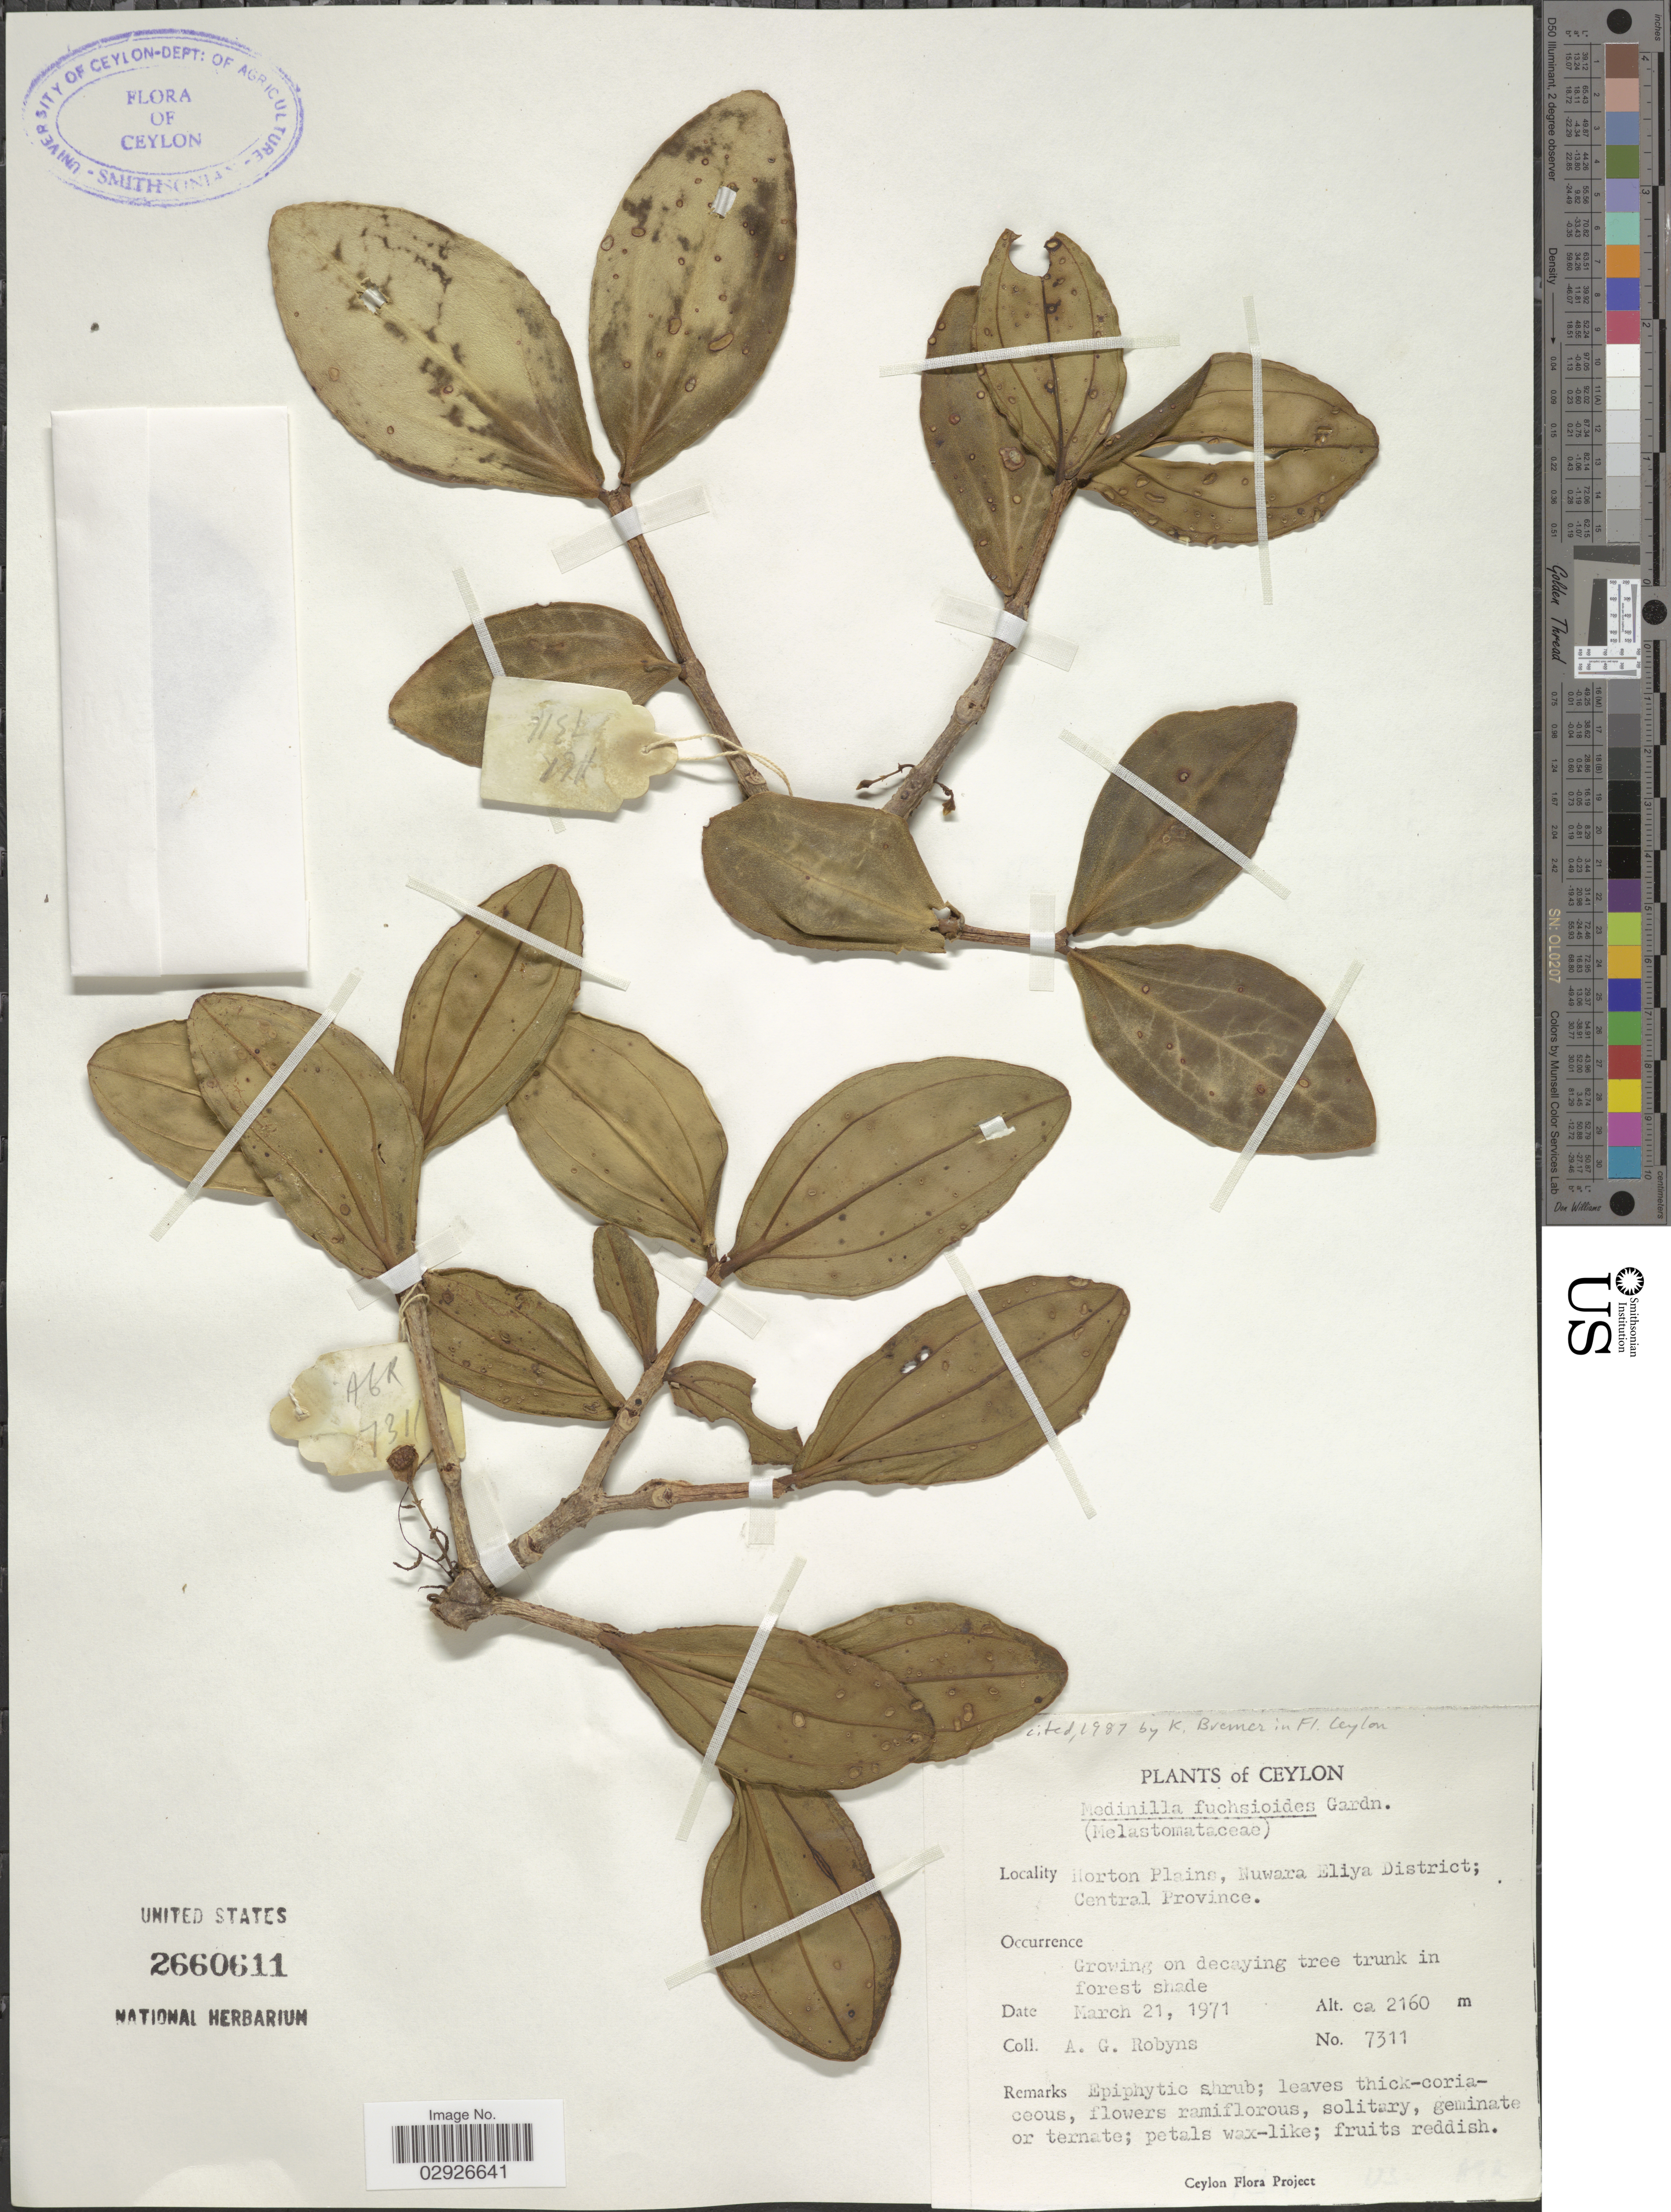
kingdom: Plantae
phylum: Tracheophyta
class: Magnoliopsida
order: Myrtales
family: Melastomataceae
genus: Medinilla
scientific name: Medinilla fuchsioides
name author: Gard.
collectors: A. G. Robyns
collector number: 7311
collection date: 1971-03-21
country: Sri Lanka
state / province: Central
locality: Ceylon. Horton Plains, Nuwara Eliya District.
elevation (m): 2160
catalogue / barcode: US 2660611